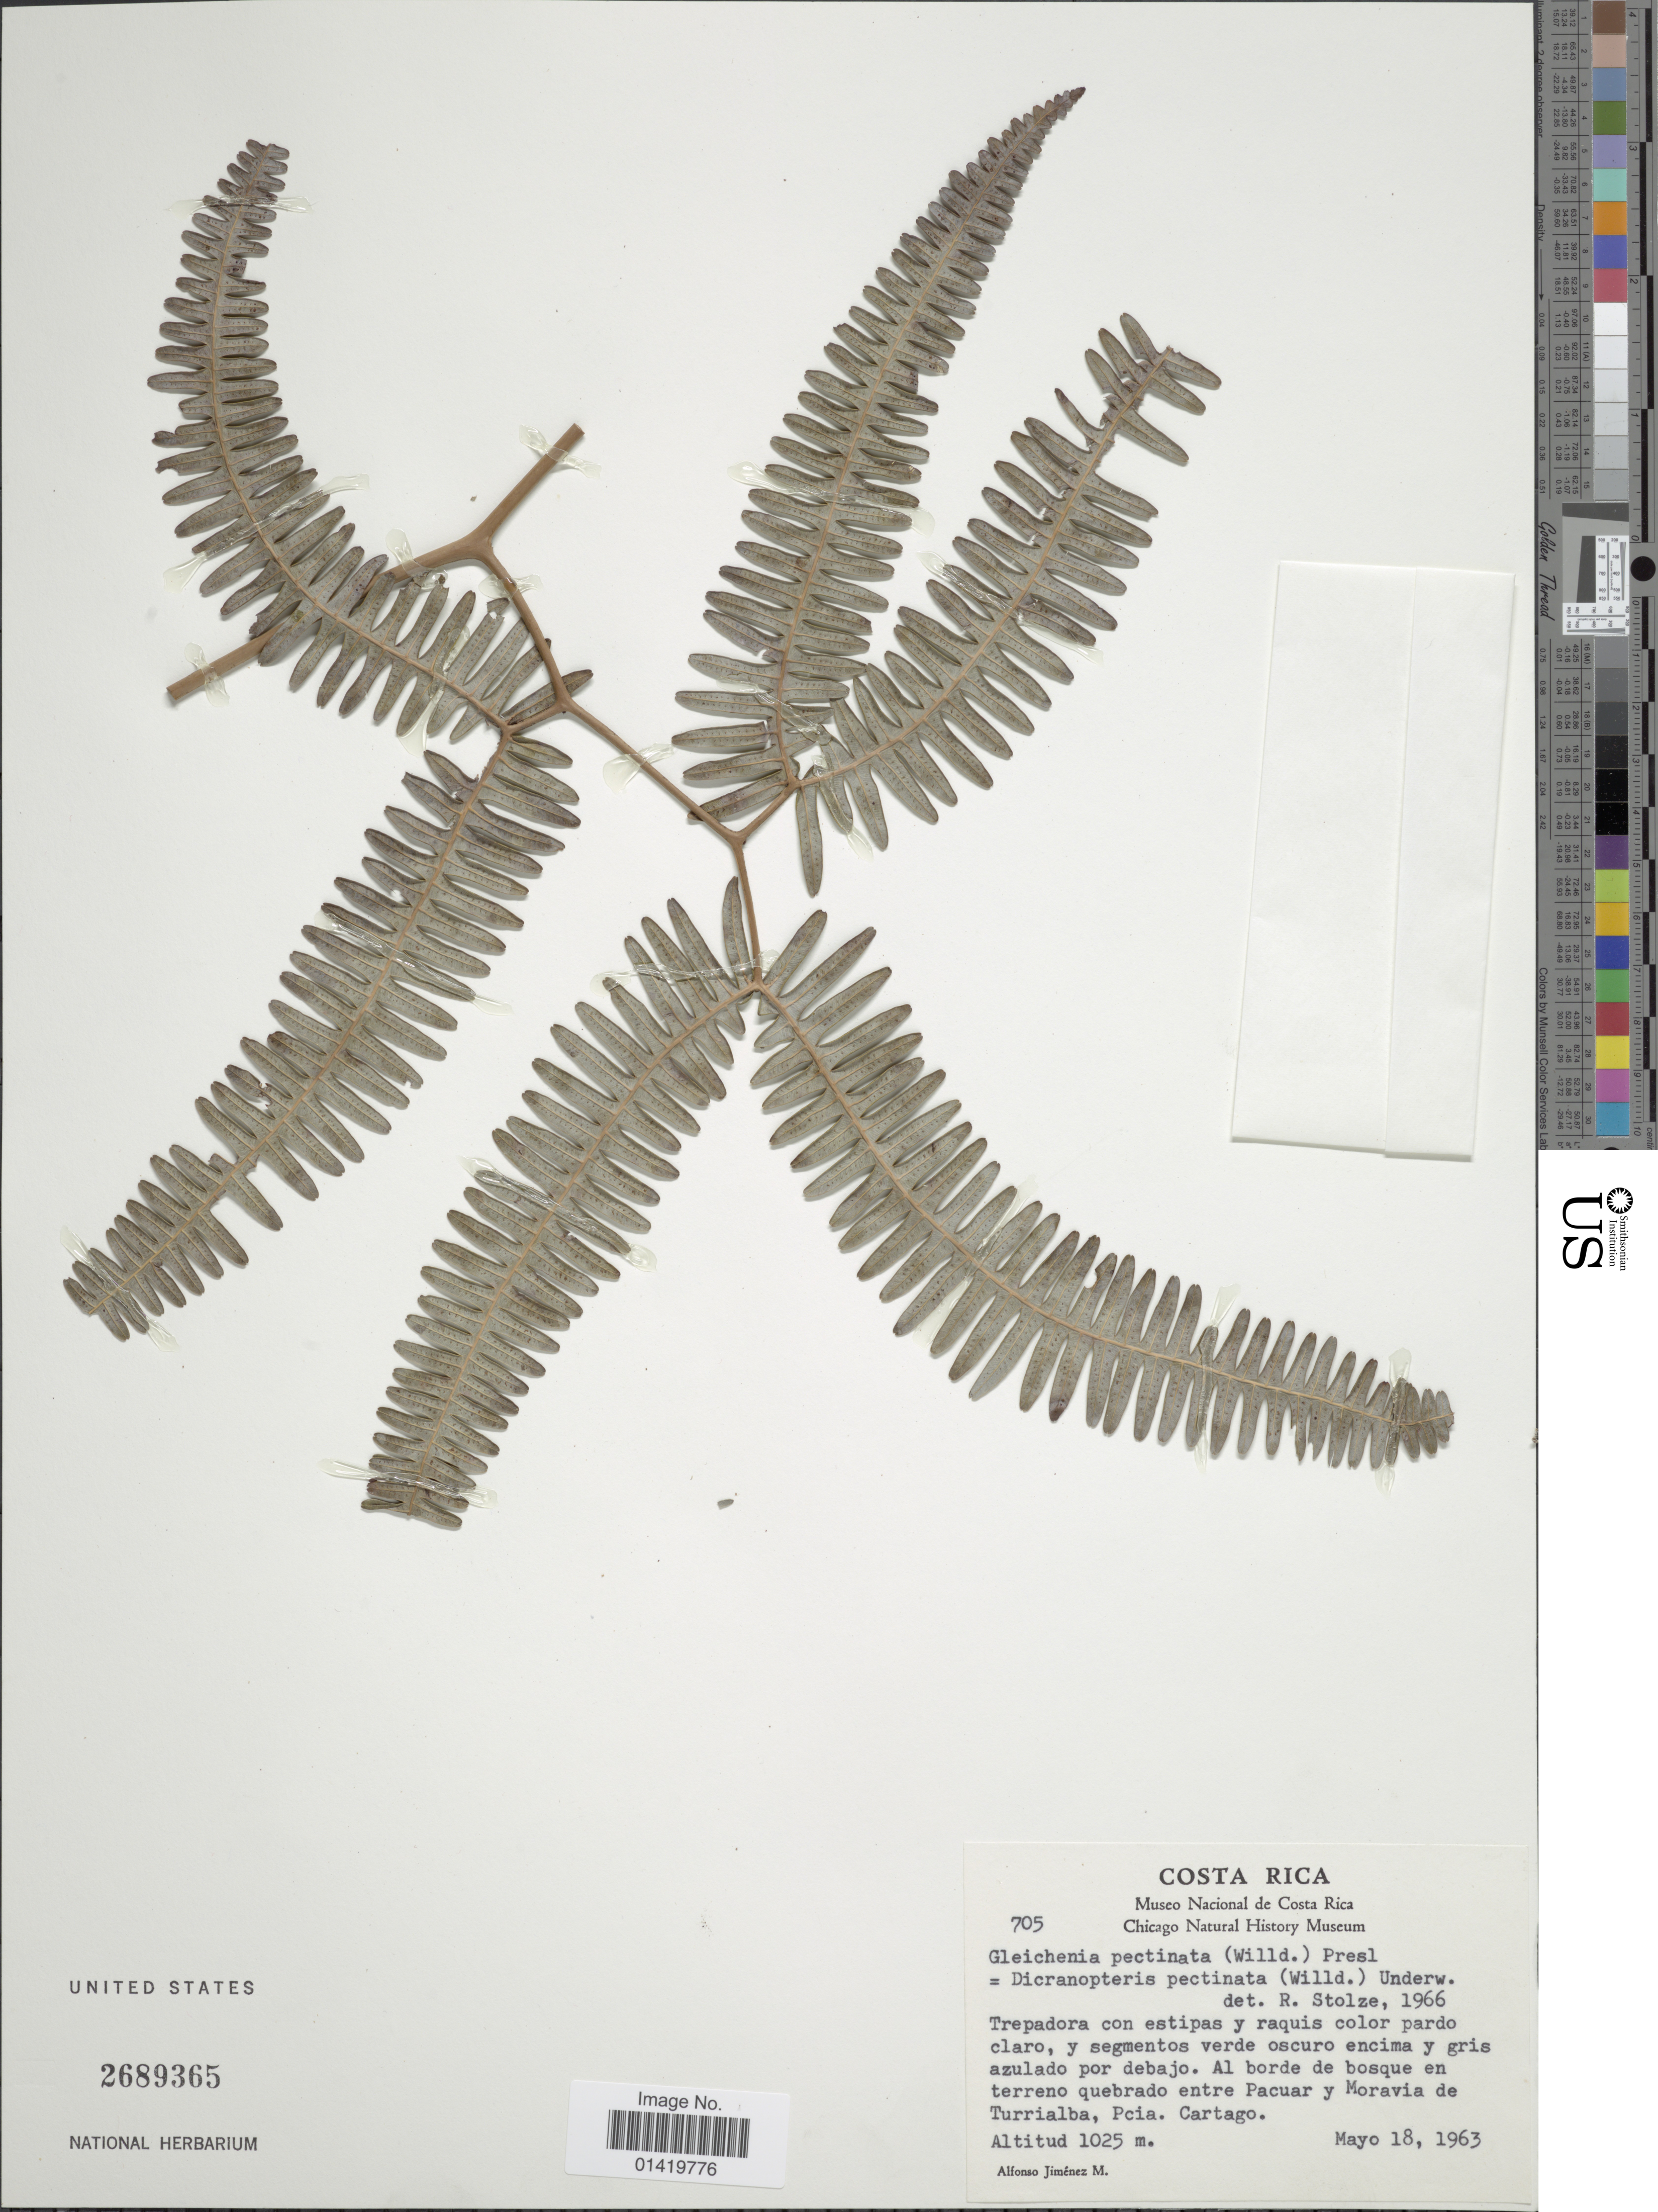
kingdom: Plantae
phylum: Tracheophyta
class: Polypodiopsida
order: Gleicheniales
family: Gleicheniaceae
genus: Gleichenella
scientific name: Gleichenella pectinata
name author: (Willd.) Ching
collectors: A. Jiménez M.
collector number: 705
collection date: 1963-05-18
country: Costa Rica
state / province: Cartago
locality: Al borde de bosque en terreno quebrado entre Pacuar y Moravia de Turrialba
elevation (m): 1025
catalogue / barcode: US 2689365